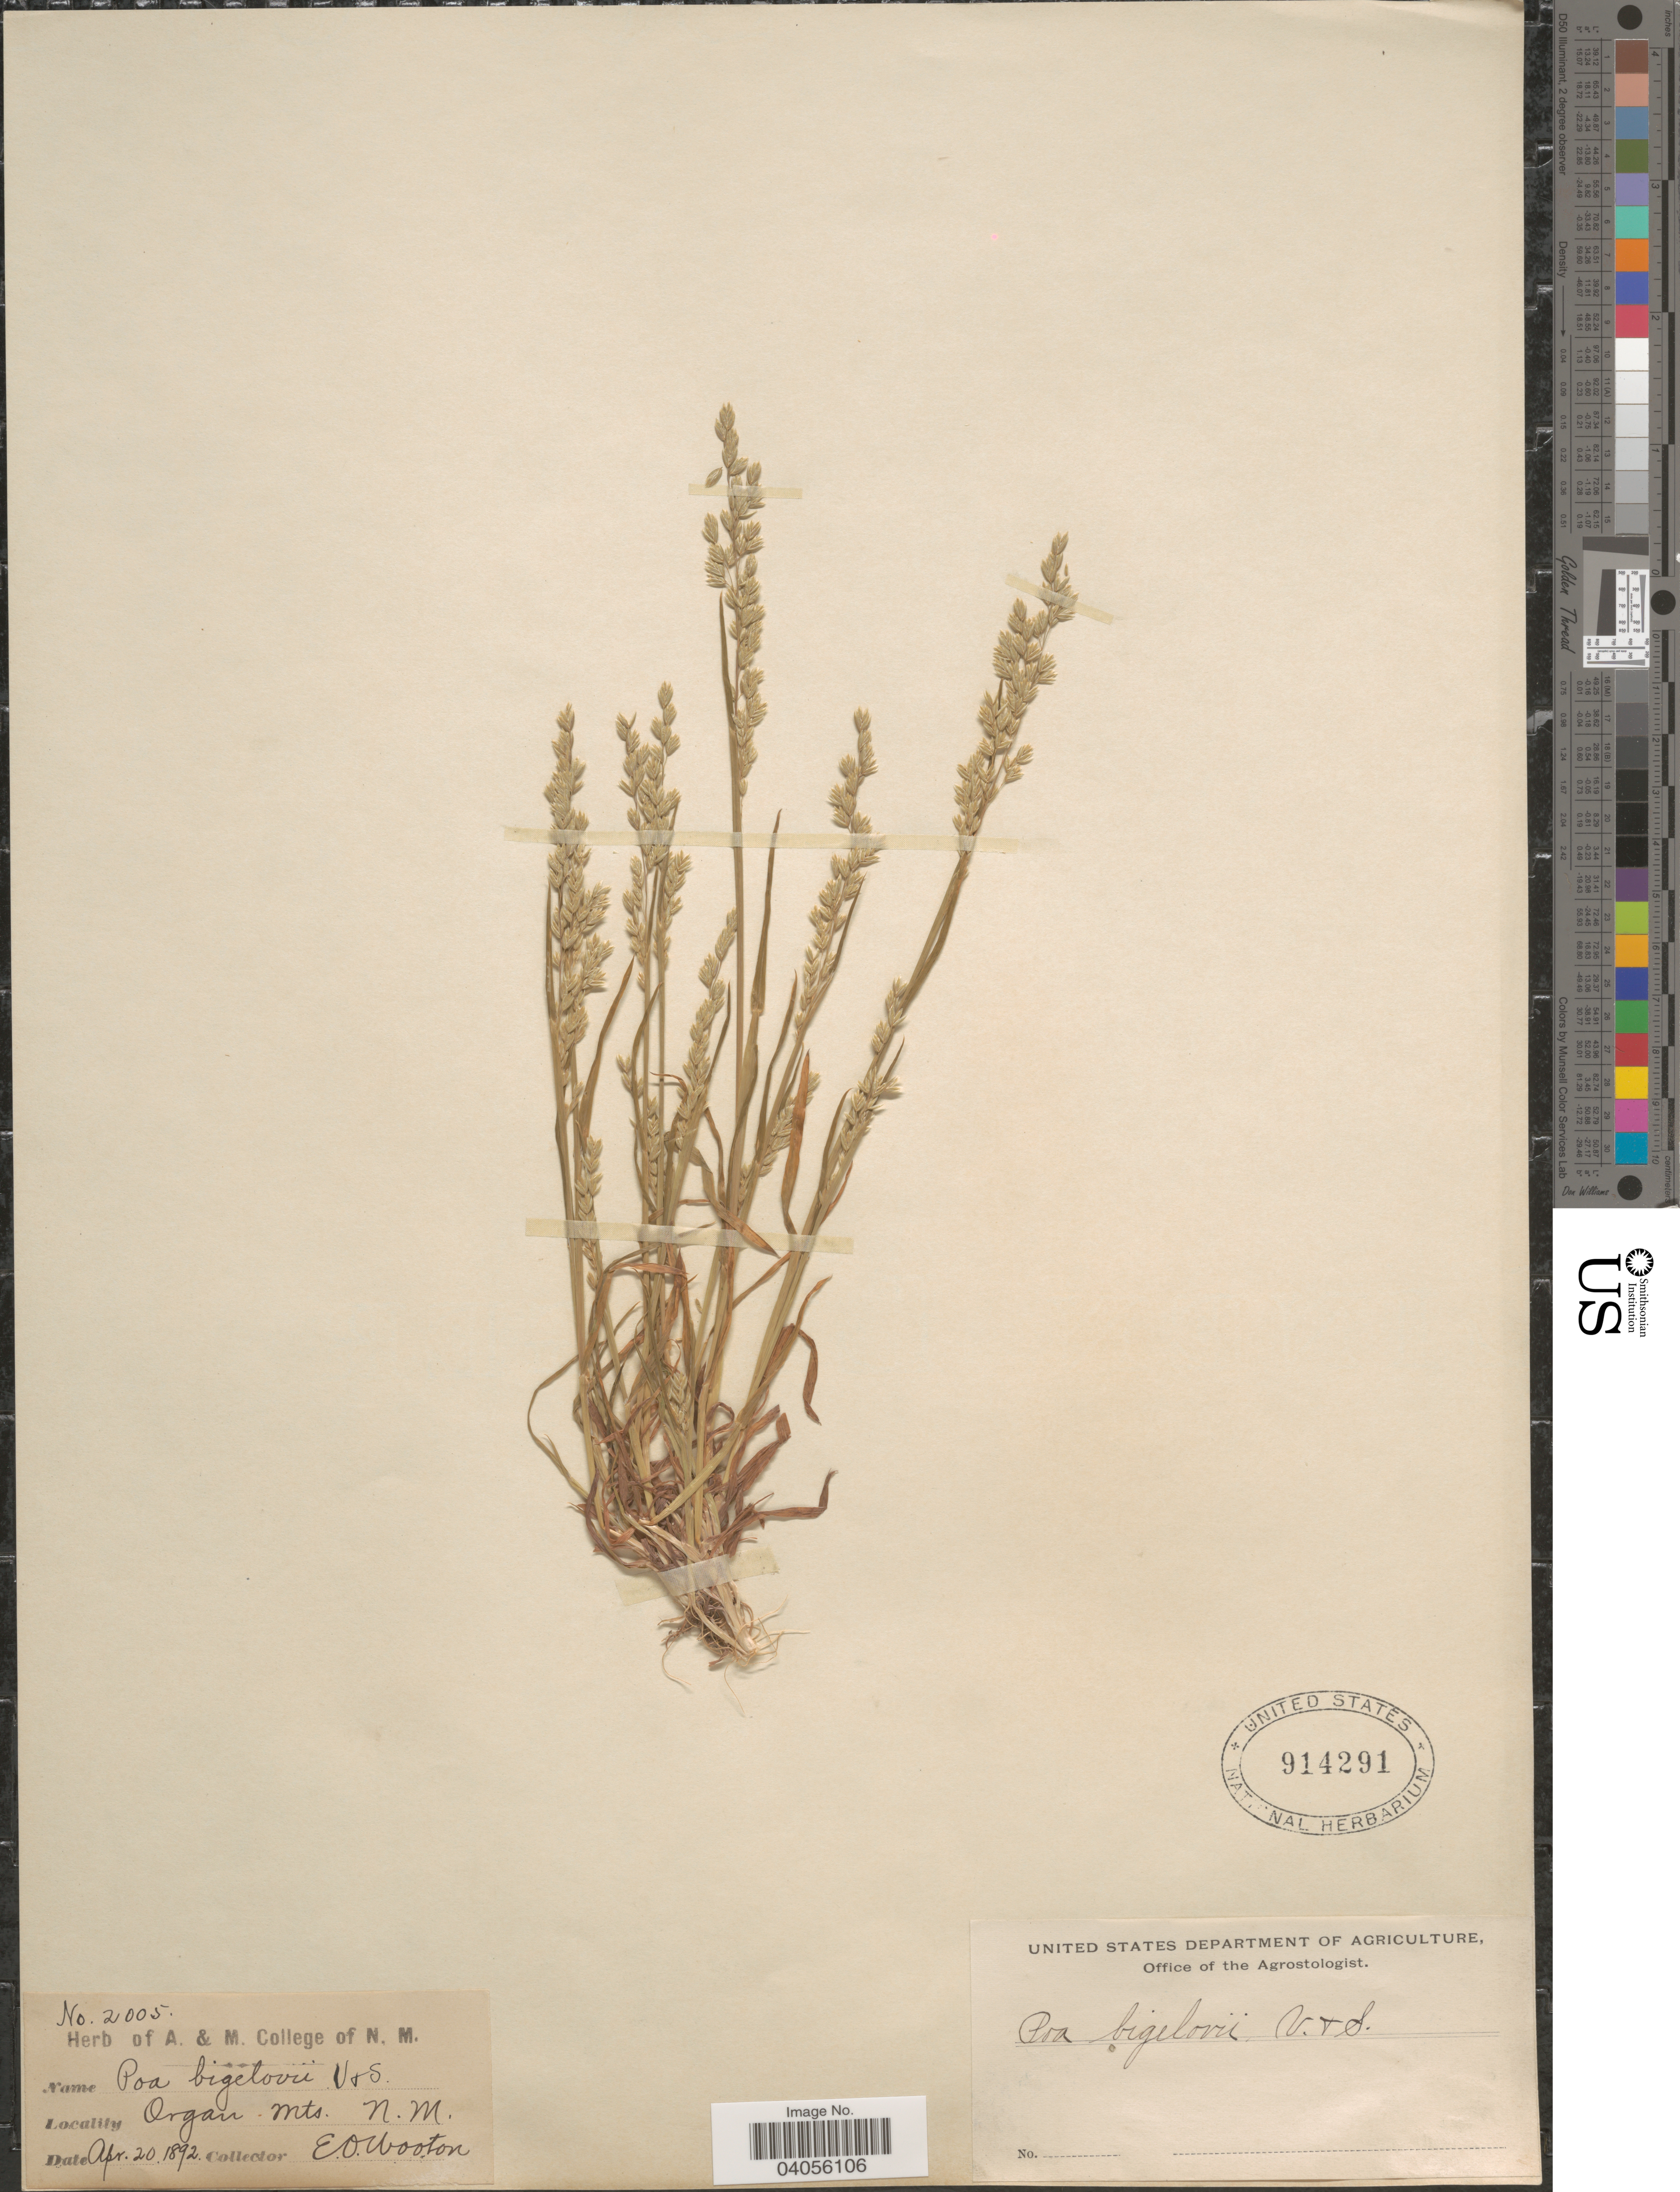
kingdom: Plantae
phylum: Tracheophyta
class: Liliopsida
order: Poales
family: Poaceae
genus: Poa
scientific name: Poa bigelovii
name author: Vasey & Scribn.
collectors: E. O. Wooton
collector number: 2005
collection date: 1892-04-20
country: United States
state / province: New Mexico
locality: Organ Mts.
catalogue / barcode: US 914291